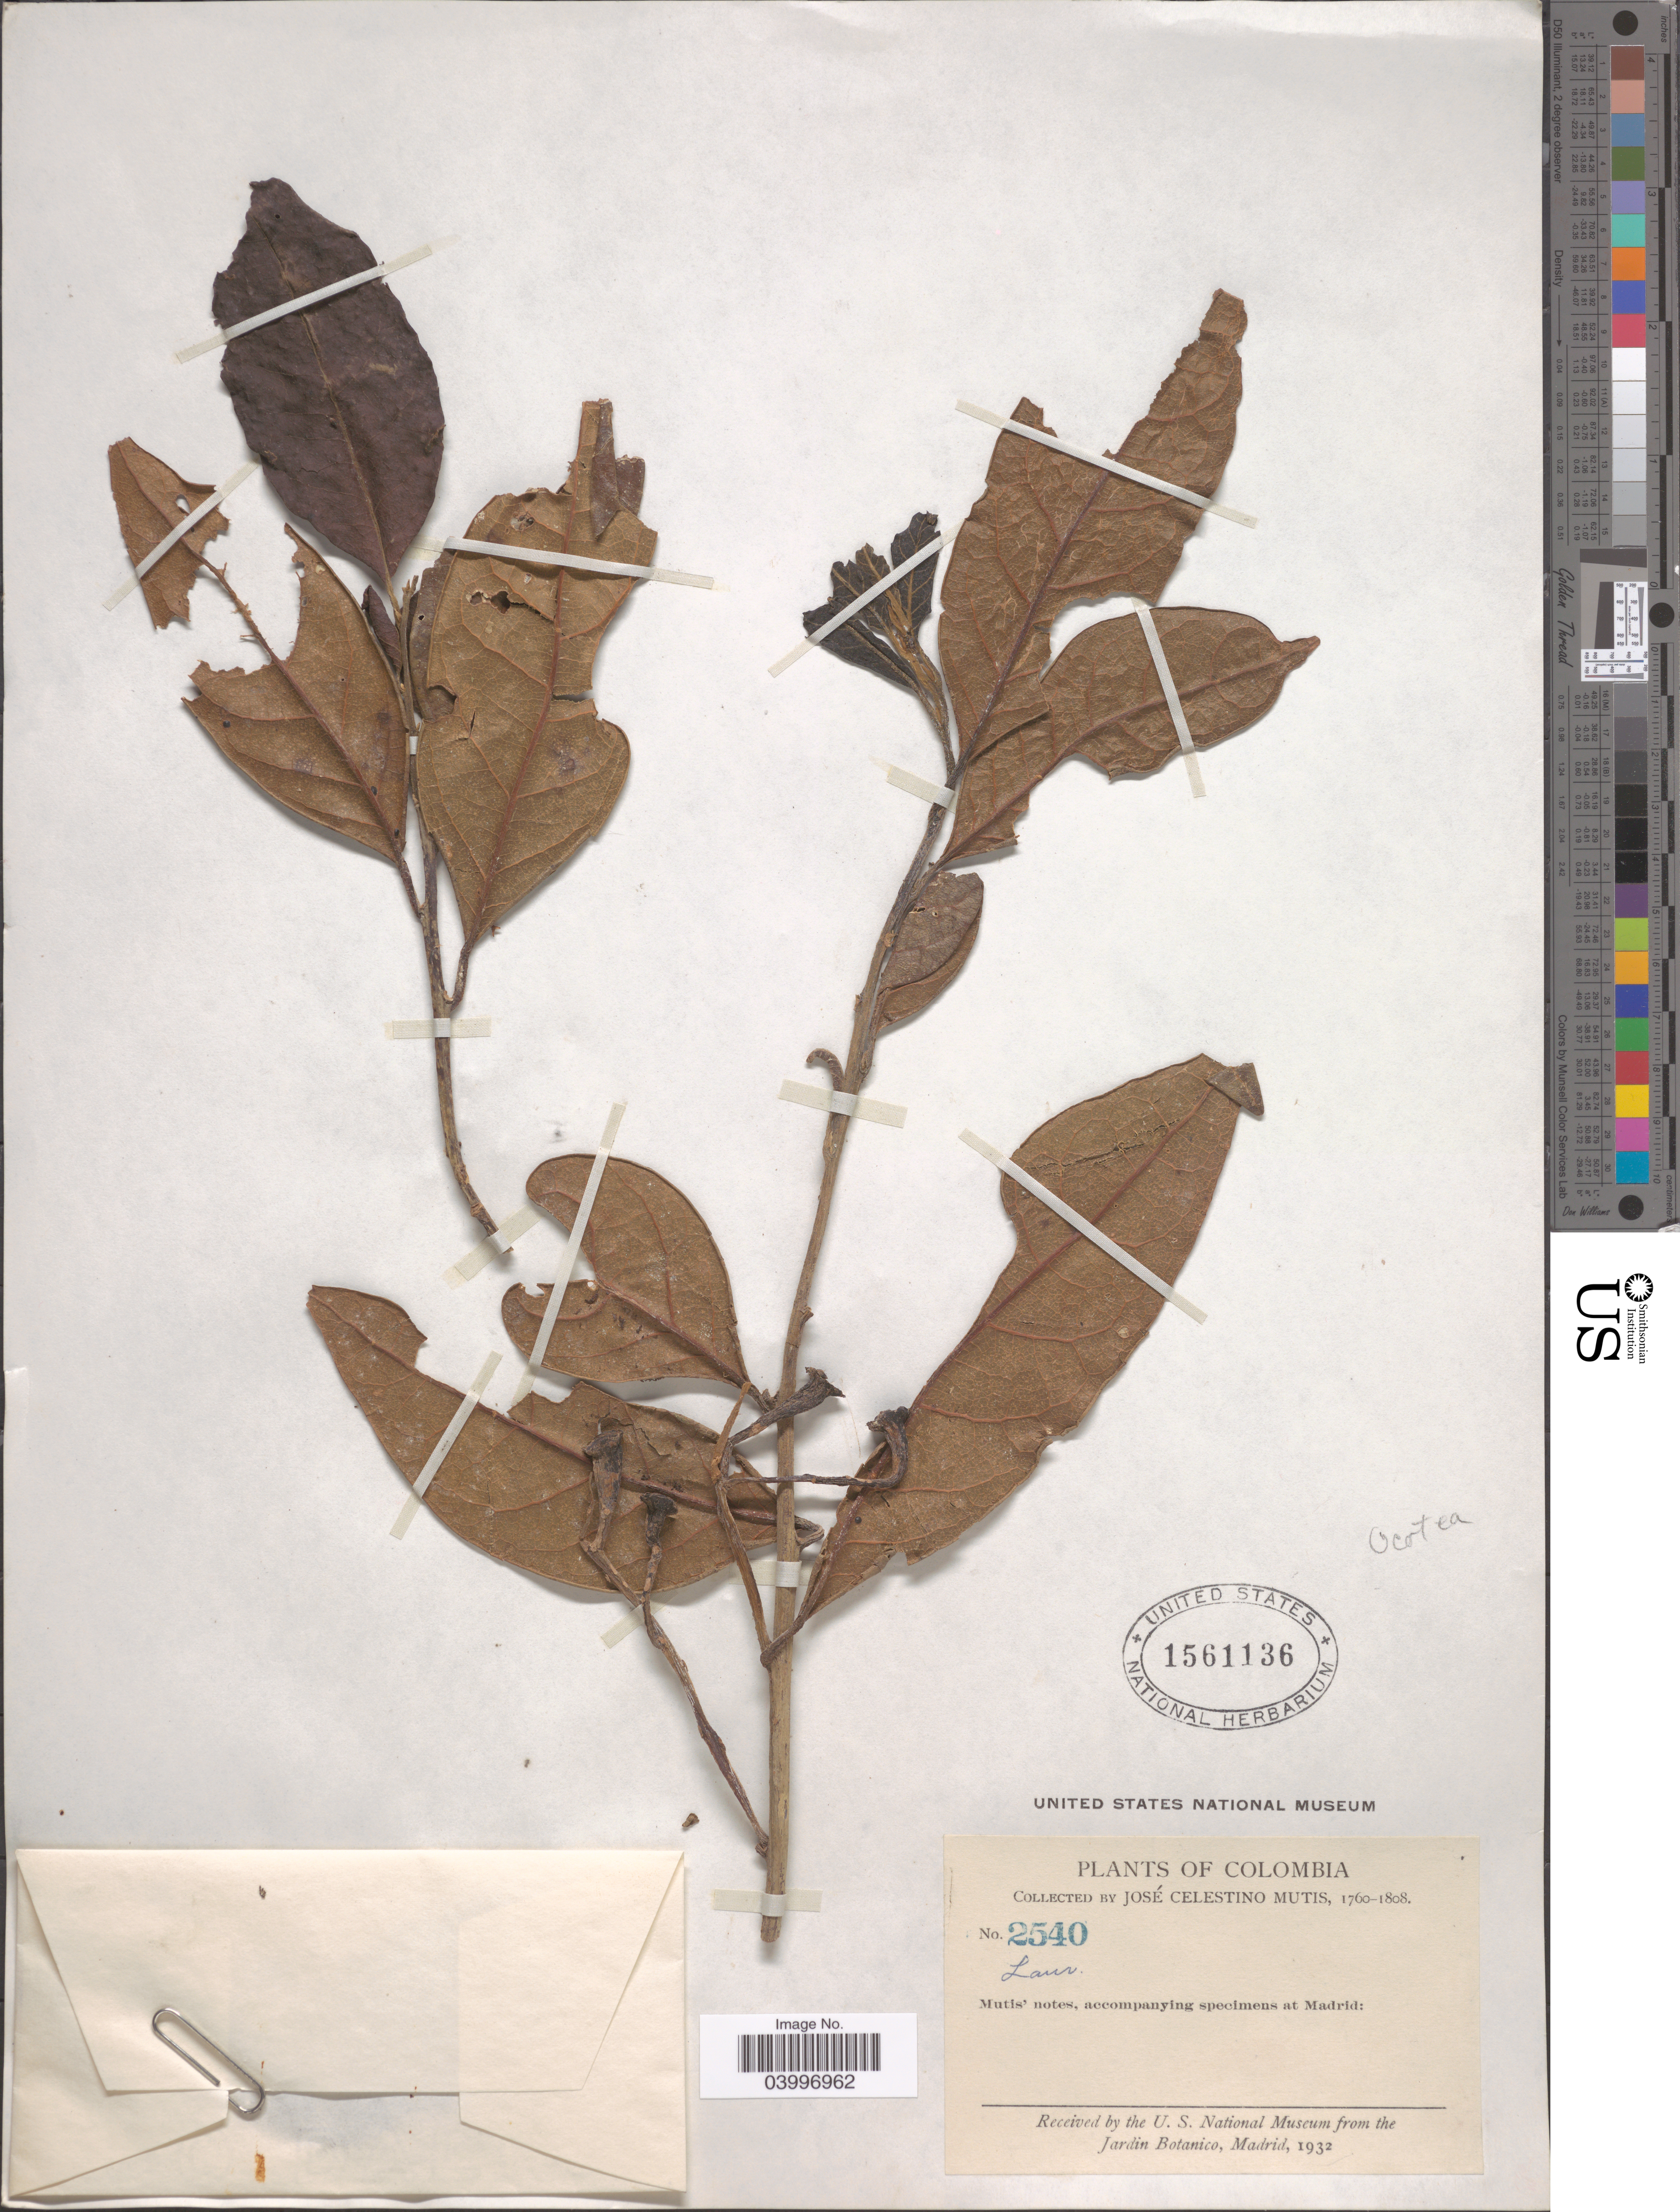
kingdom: Plantae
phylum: Tracheophyta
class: Magnoliopsida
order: Laurales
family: Lauraceae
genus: Ocotea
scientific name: Ocotea sp.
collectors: J. C. B. Mutis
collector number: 2540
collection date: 1760/1808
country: Colombia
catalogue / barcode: US 1561136